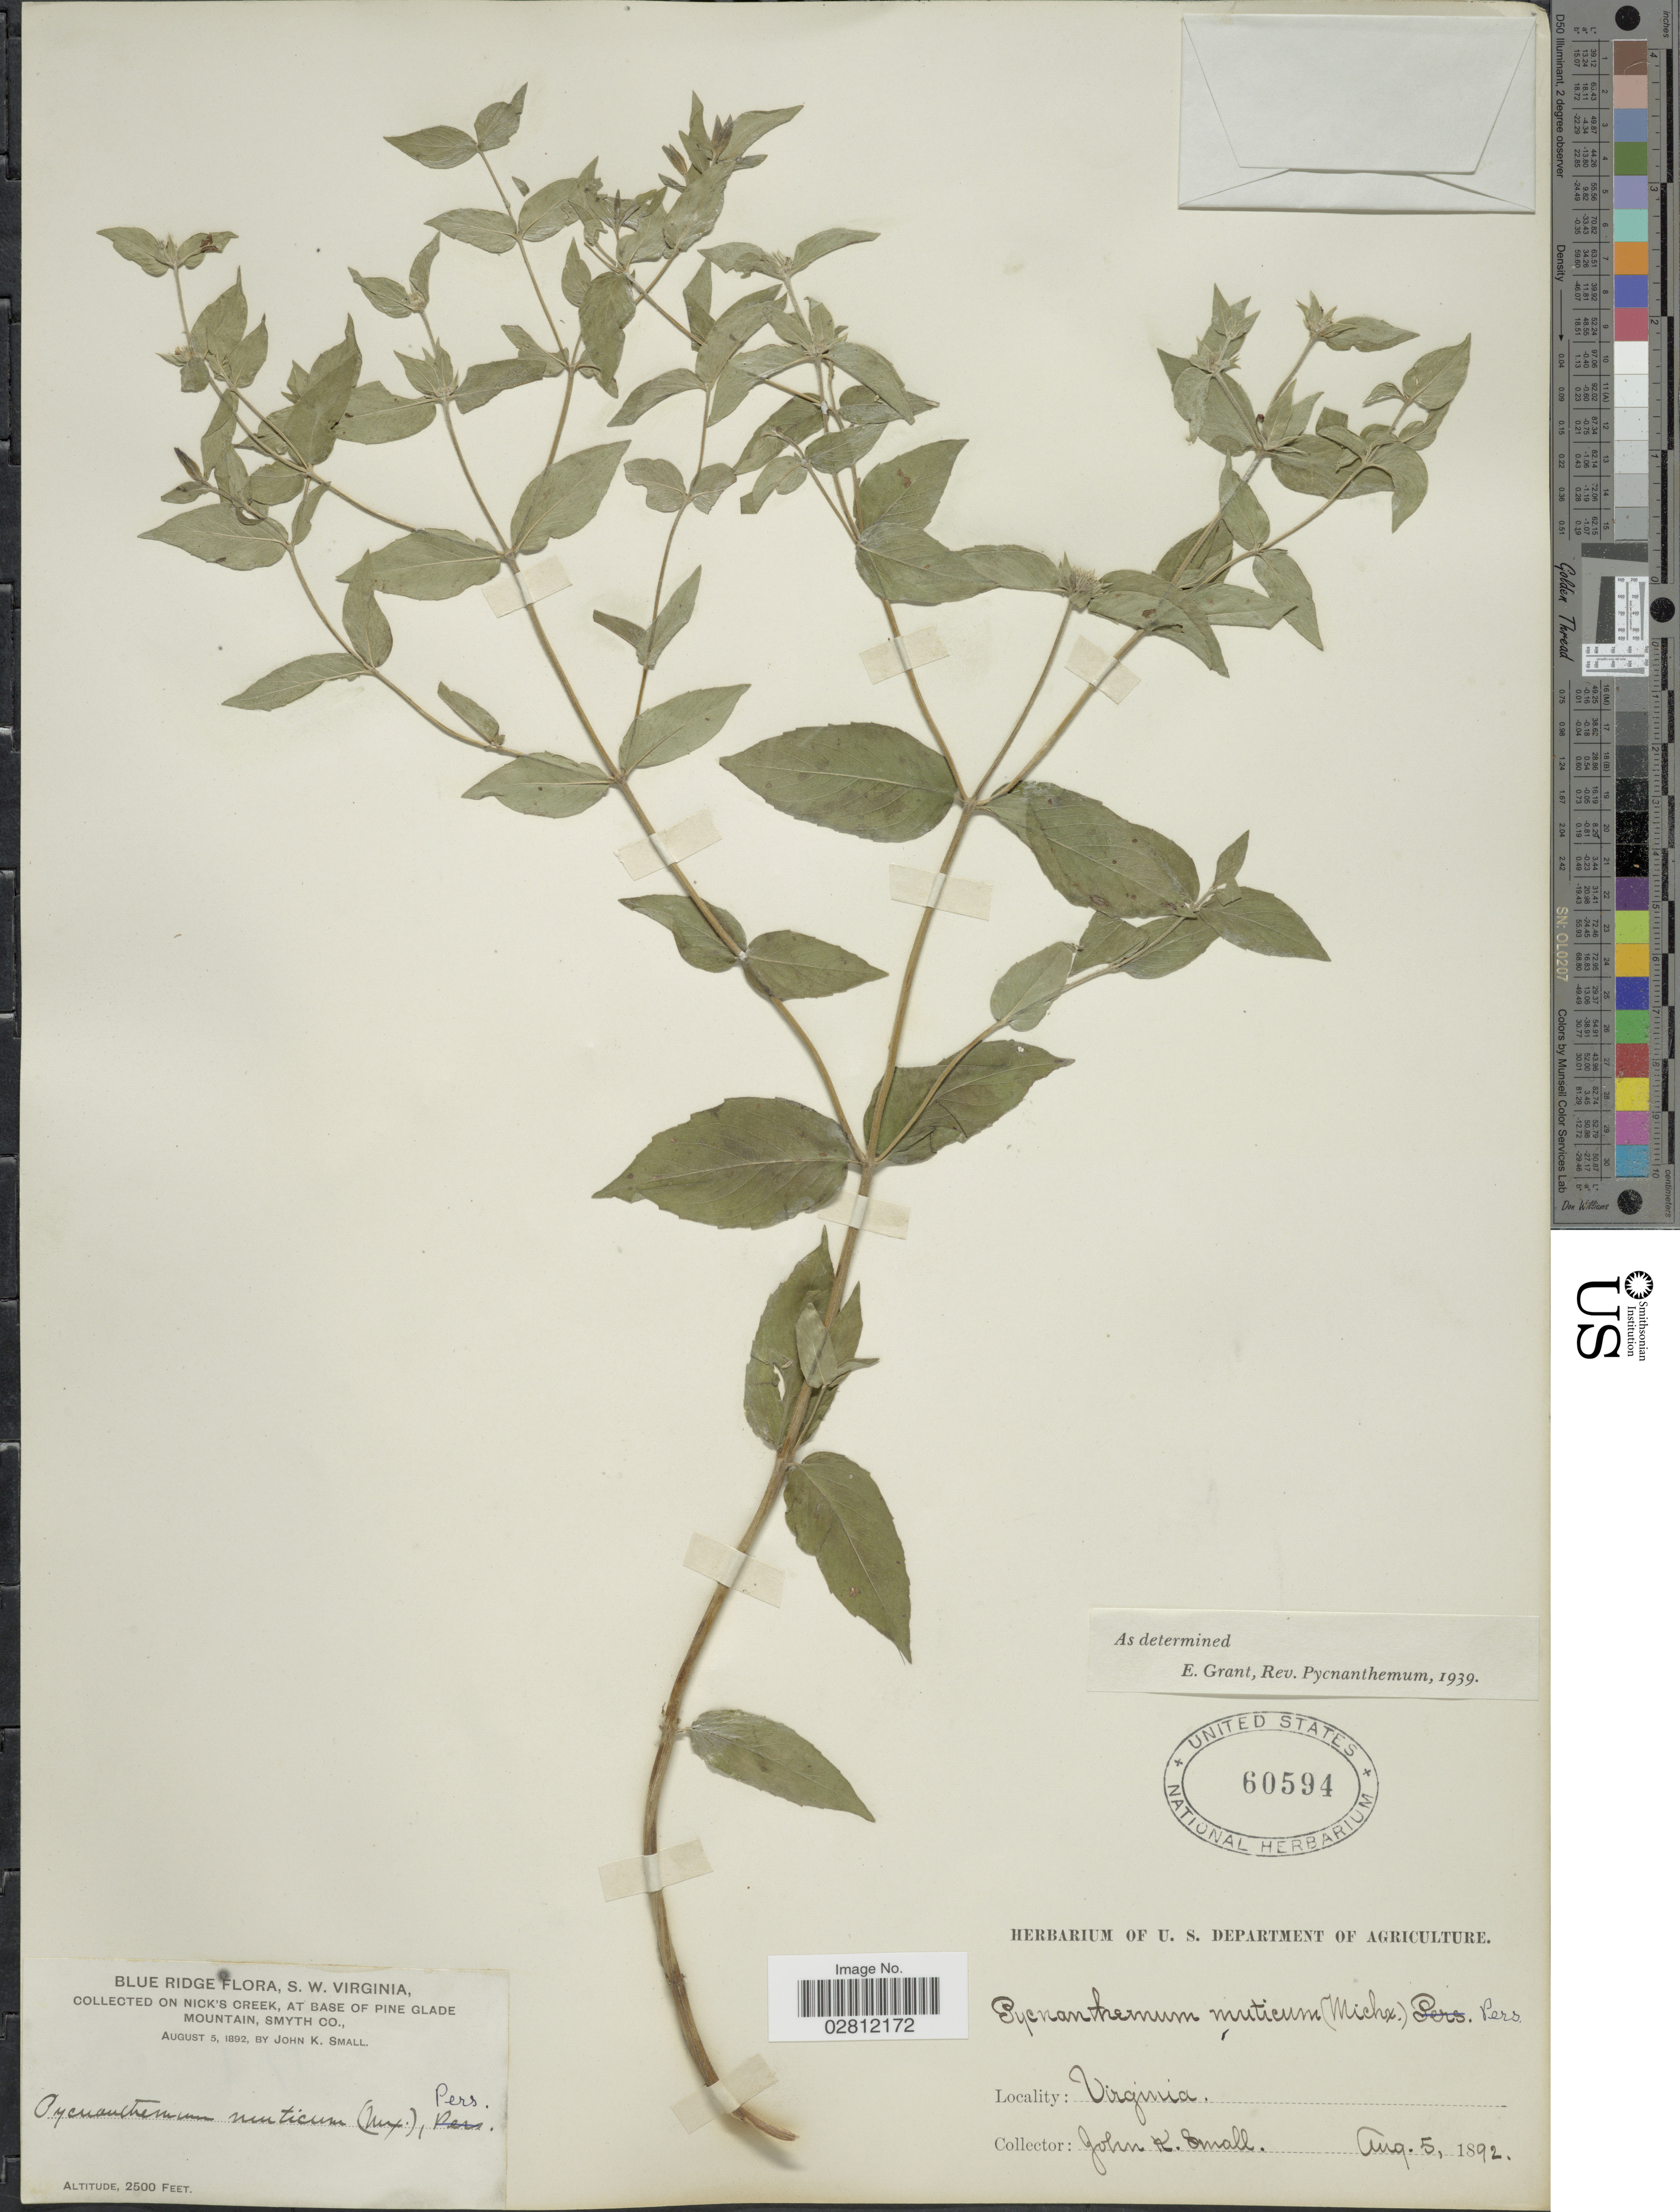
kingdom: Plantae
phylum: Tracheophyta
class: Magnoliopsida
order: Lamiales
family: Lamiaceae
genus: Pycnanthemum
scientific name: Pycnanthemum muticum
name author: (Michx.) Pers.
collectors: J. K. Small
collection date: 1892-08-05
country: United States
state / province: Virginia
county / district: Smyth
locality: Blue Ridge, S.W. Virginia, Nick's Creek, At Base of Pine Glade Mountain, Smyth Co.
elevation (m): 762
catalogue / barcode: US 60594